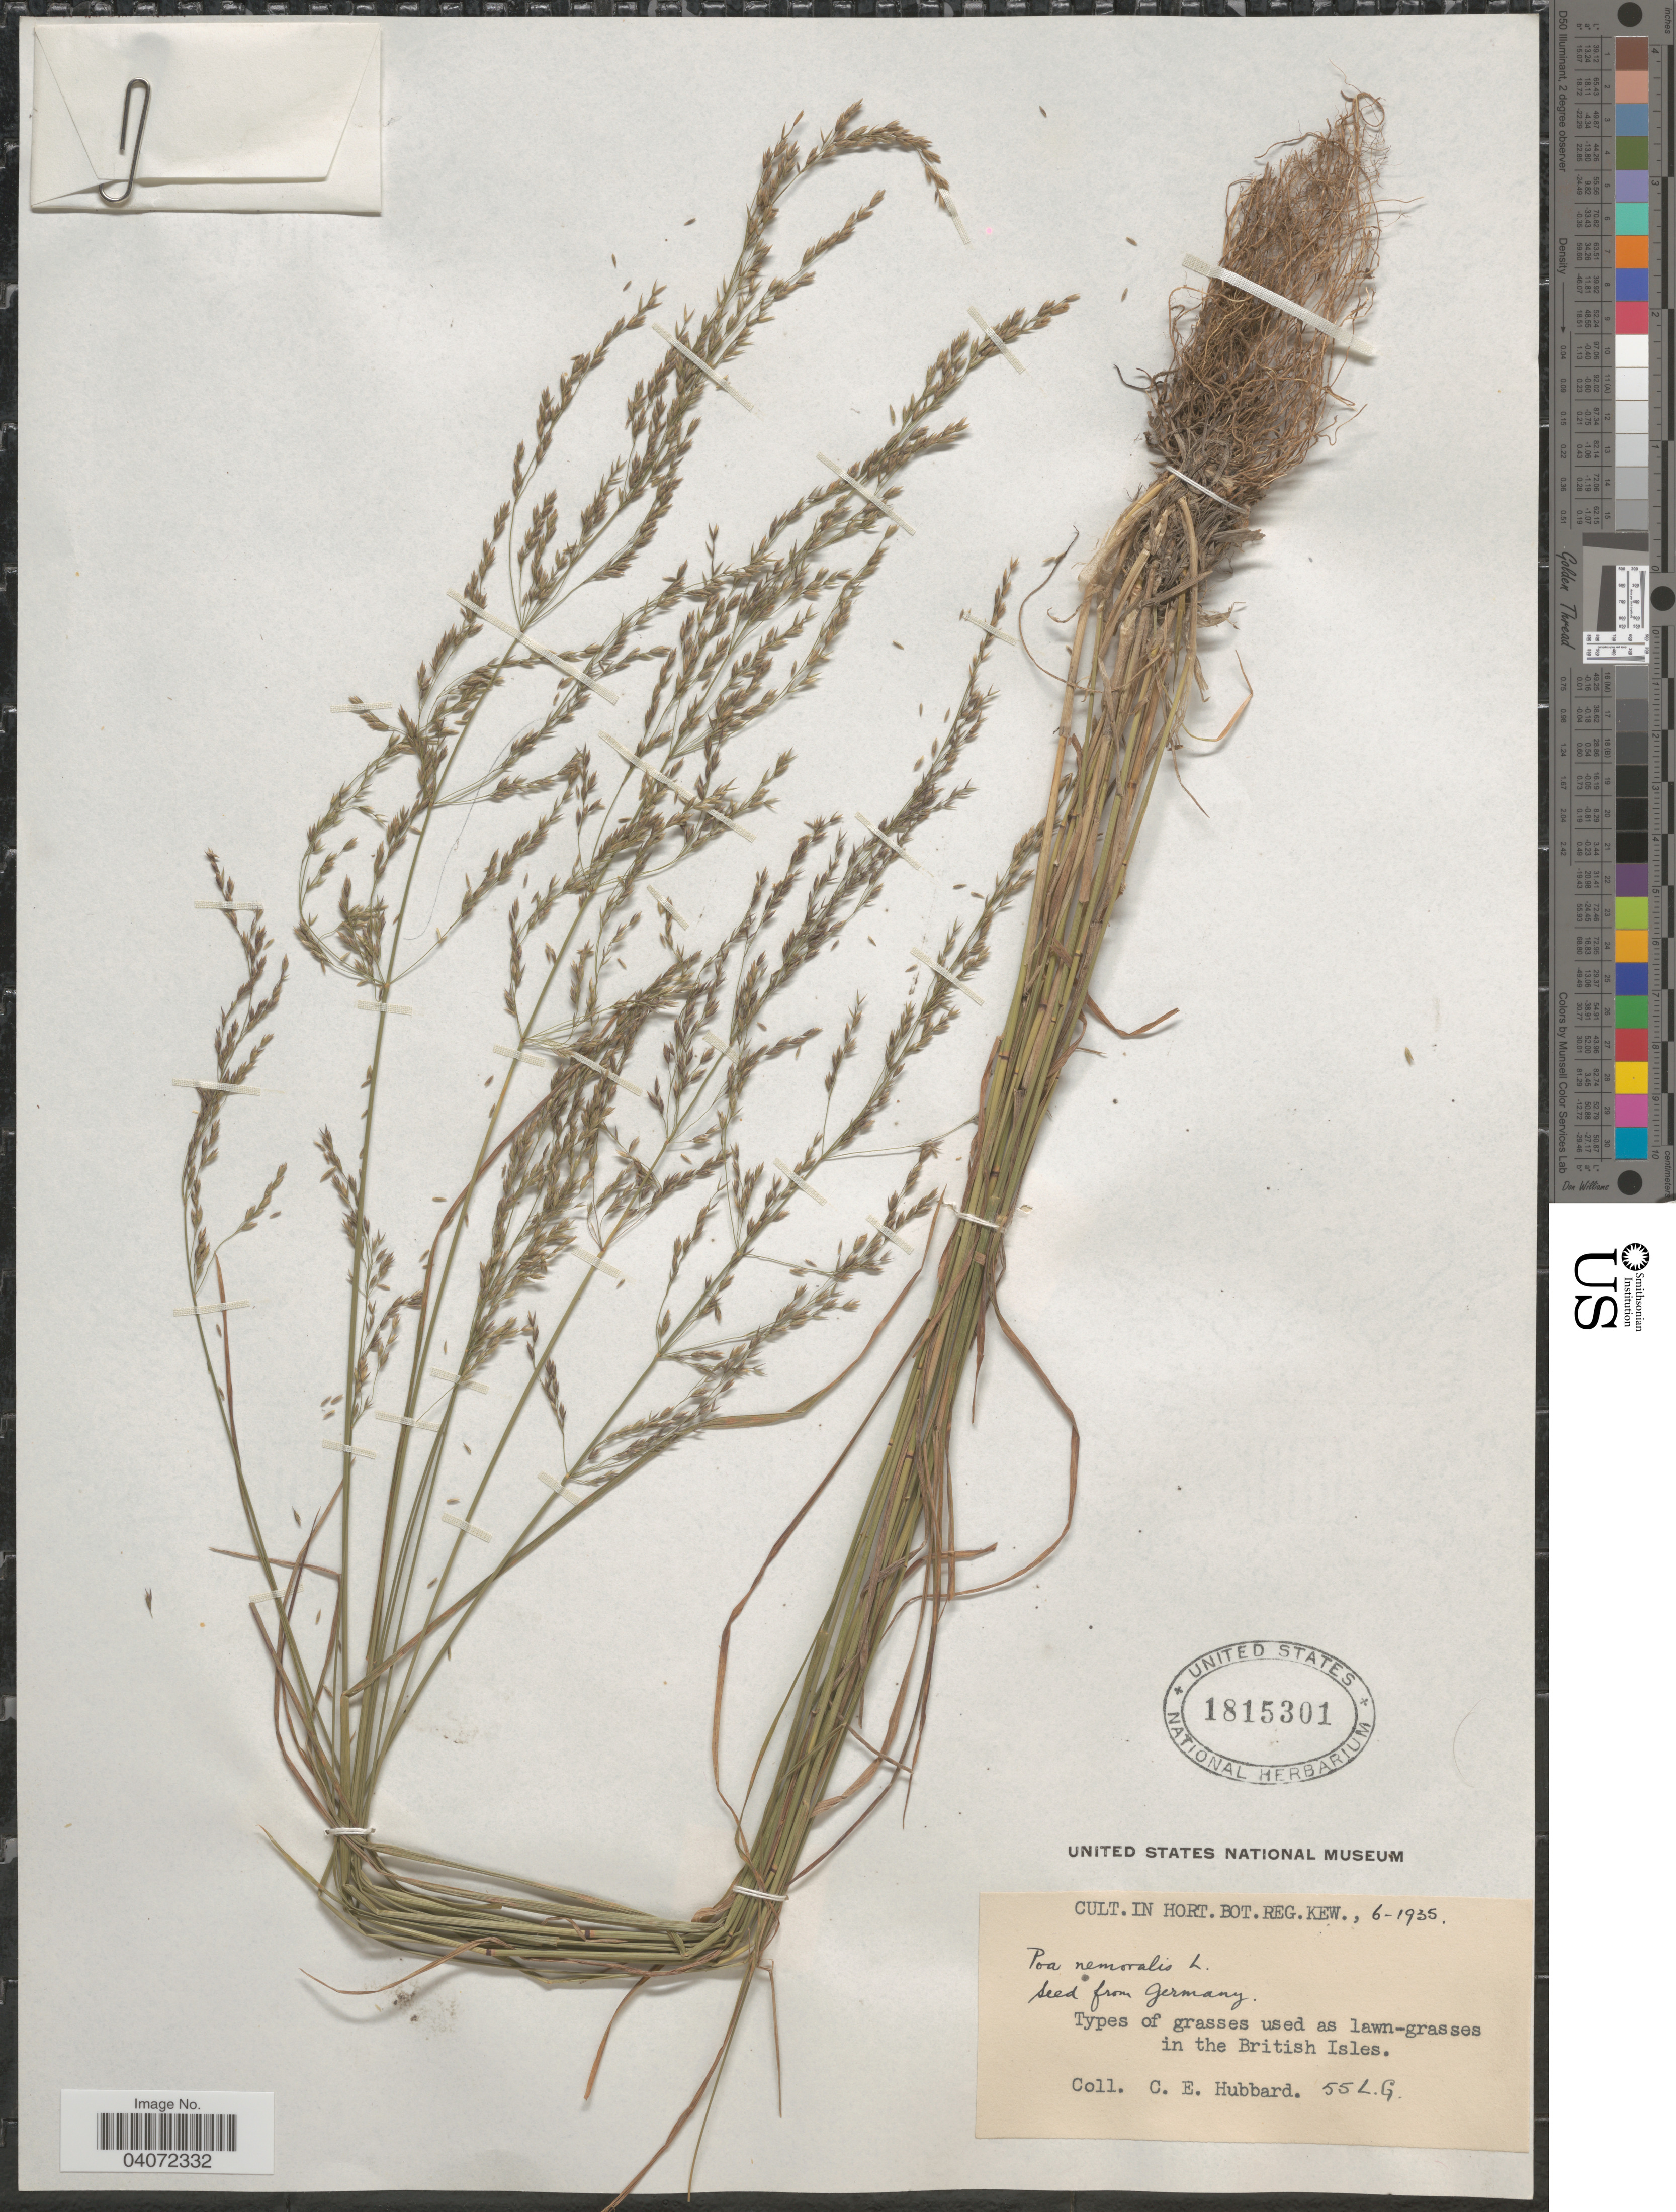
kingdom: Plantae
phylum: Tracheophyta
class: Liliopsida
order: Poales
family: Poaceae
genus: Poa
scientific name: Poa nemoralis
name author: L.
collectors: C. E. Hubbard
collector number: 55L.G.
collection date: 1935-06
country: United Kingdom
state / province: England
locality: Cult. in hort. Bot. Reg. Kew.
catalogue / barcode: US 1815301